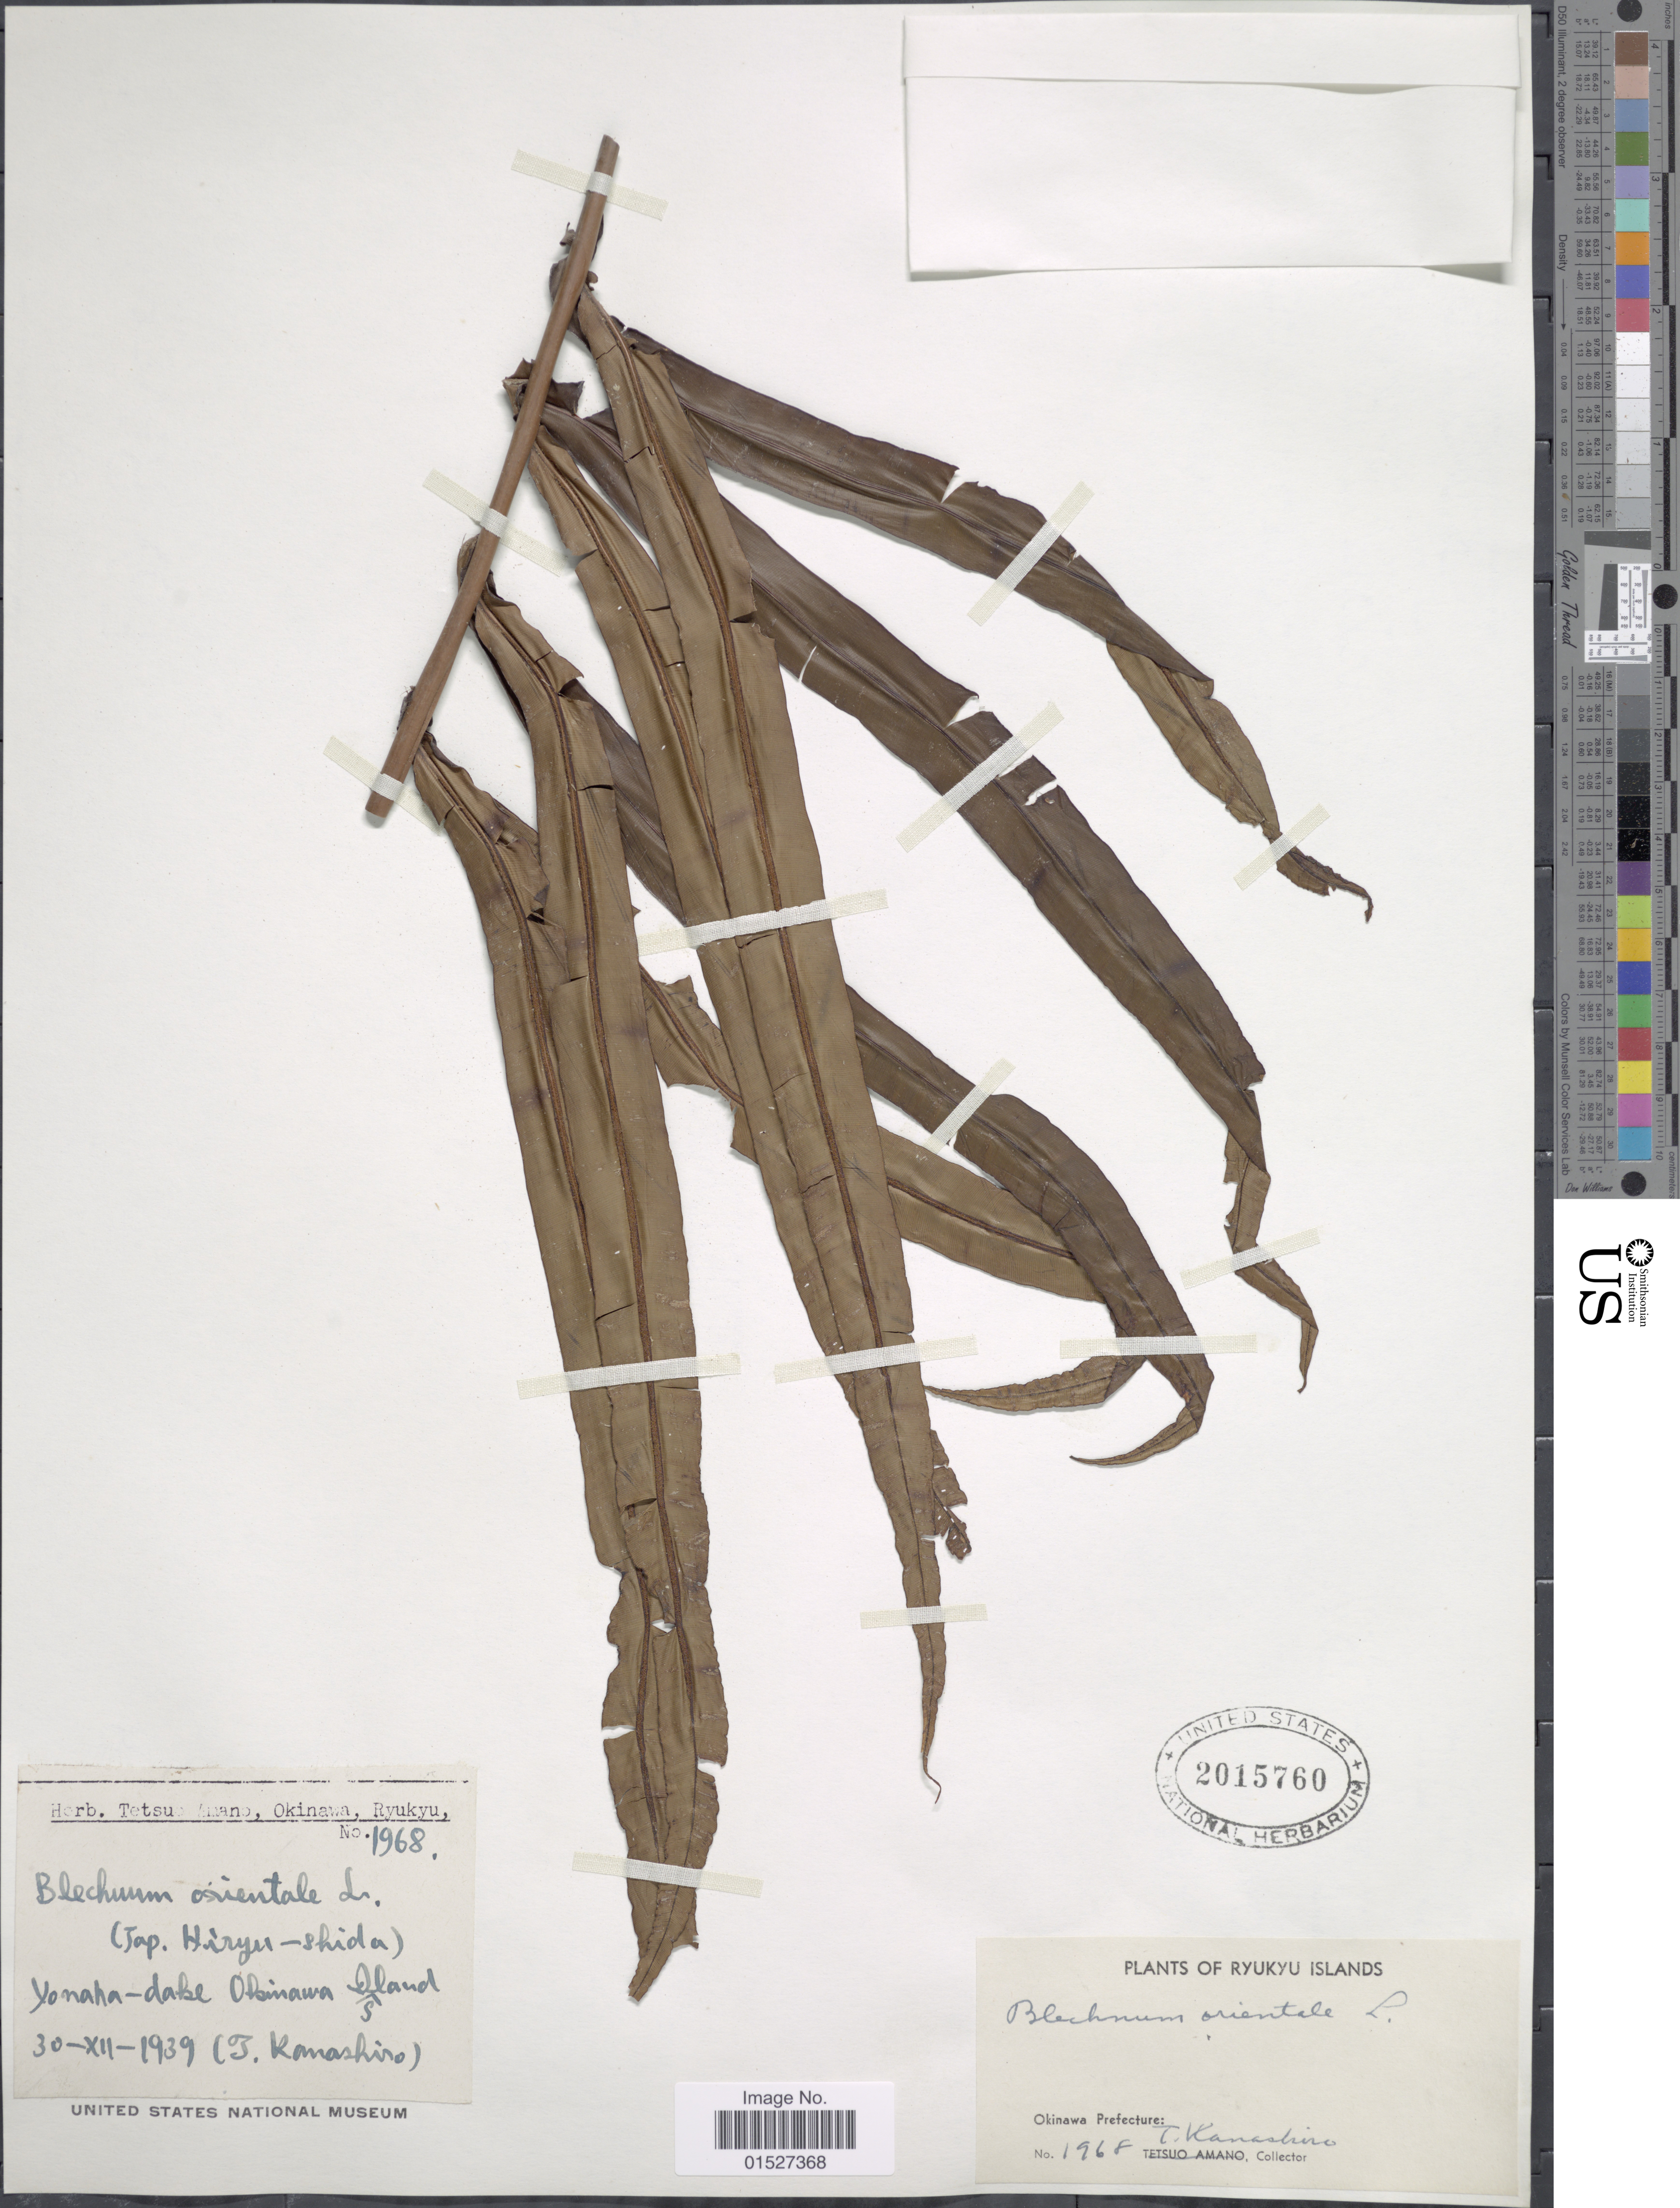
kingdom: Plantae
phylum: Tracheophyta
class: Polypodiopsida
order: Polypodiales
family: Blechnaceae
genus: Blechnum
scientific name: Blechnum orientale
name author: L.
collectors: T. Kanashiro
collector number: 1968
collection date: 1939-12-30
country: Japan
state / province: Okinawa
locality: Okinawa Prefecture. Yonaha-dake Okinawa Islands.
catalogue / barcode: US 2015760